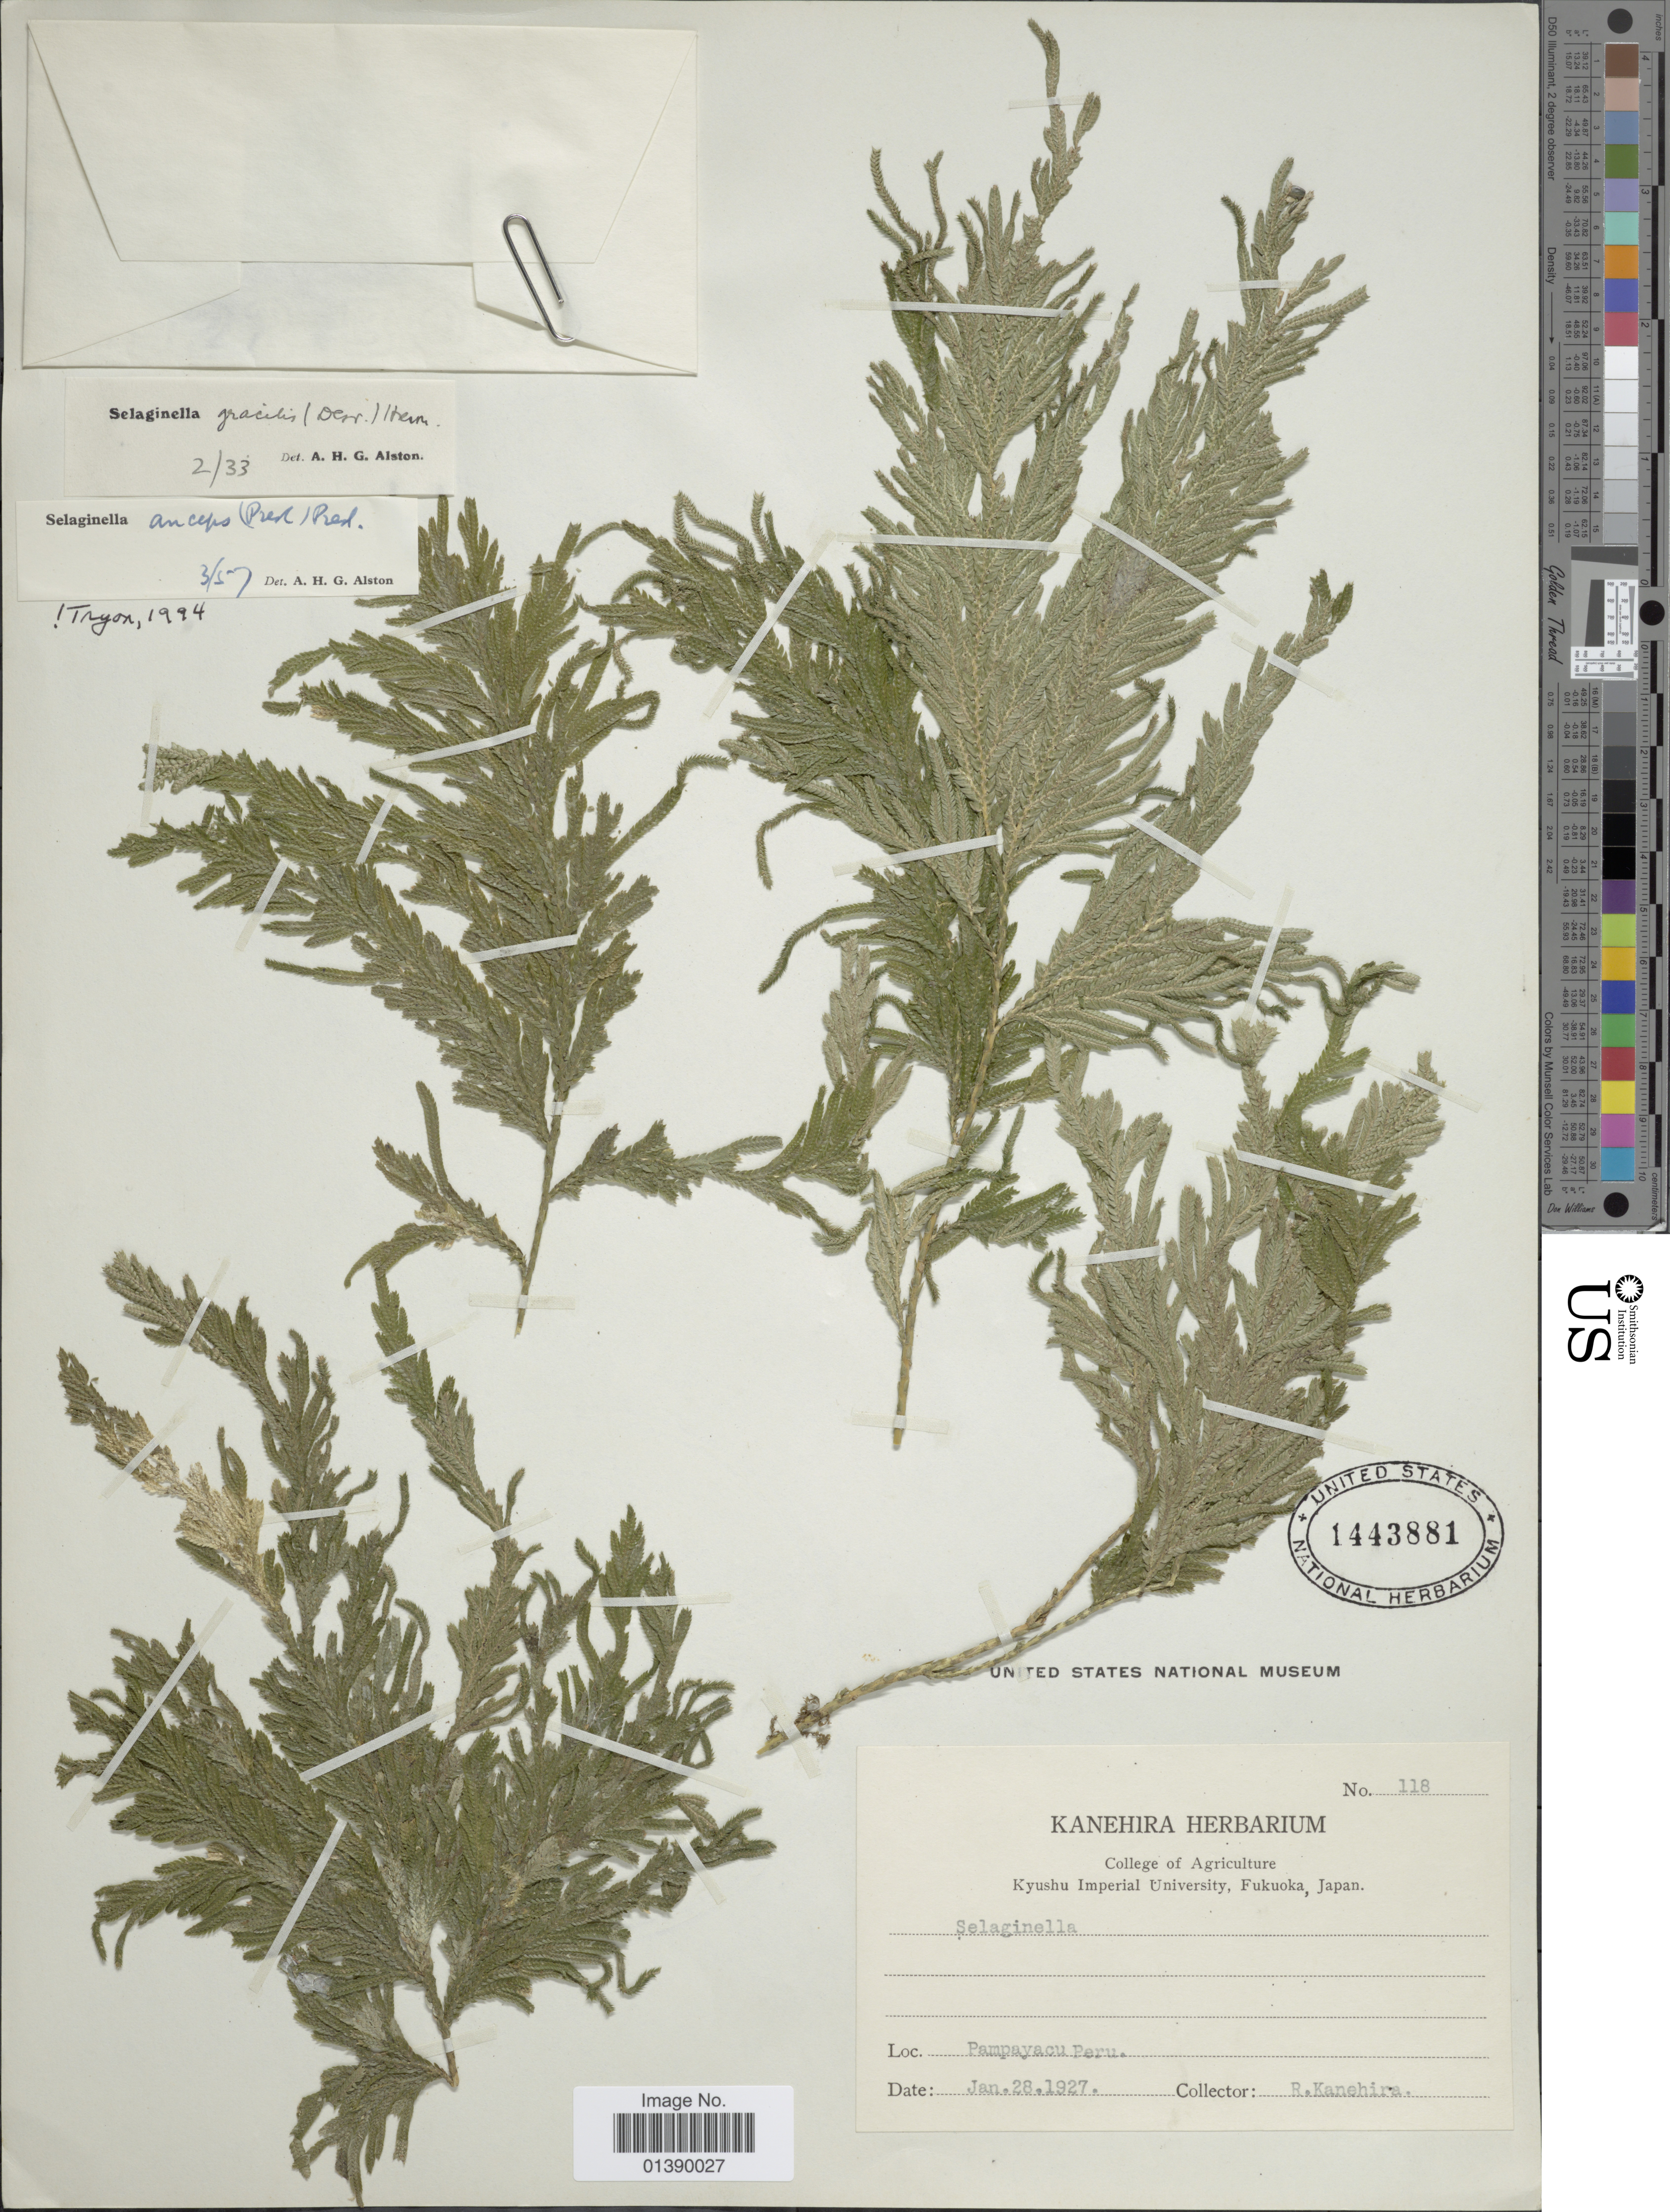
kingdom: Plantae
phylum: Tracheophyta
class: Lycopodiopsida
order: Selaginellales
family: Selaginellaceae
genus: Selaginella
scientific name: Selaginella anceps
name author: (C. Presl)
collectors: R. Kanehira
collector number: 118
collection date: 1927-01-28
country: Peru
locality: Pampayacu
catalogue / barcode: US 1443881